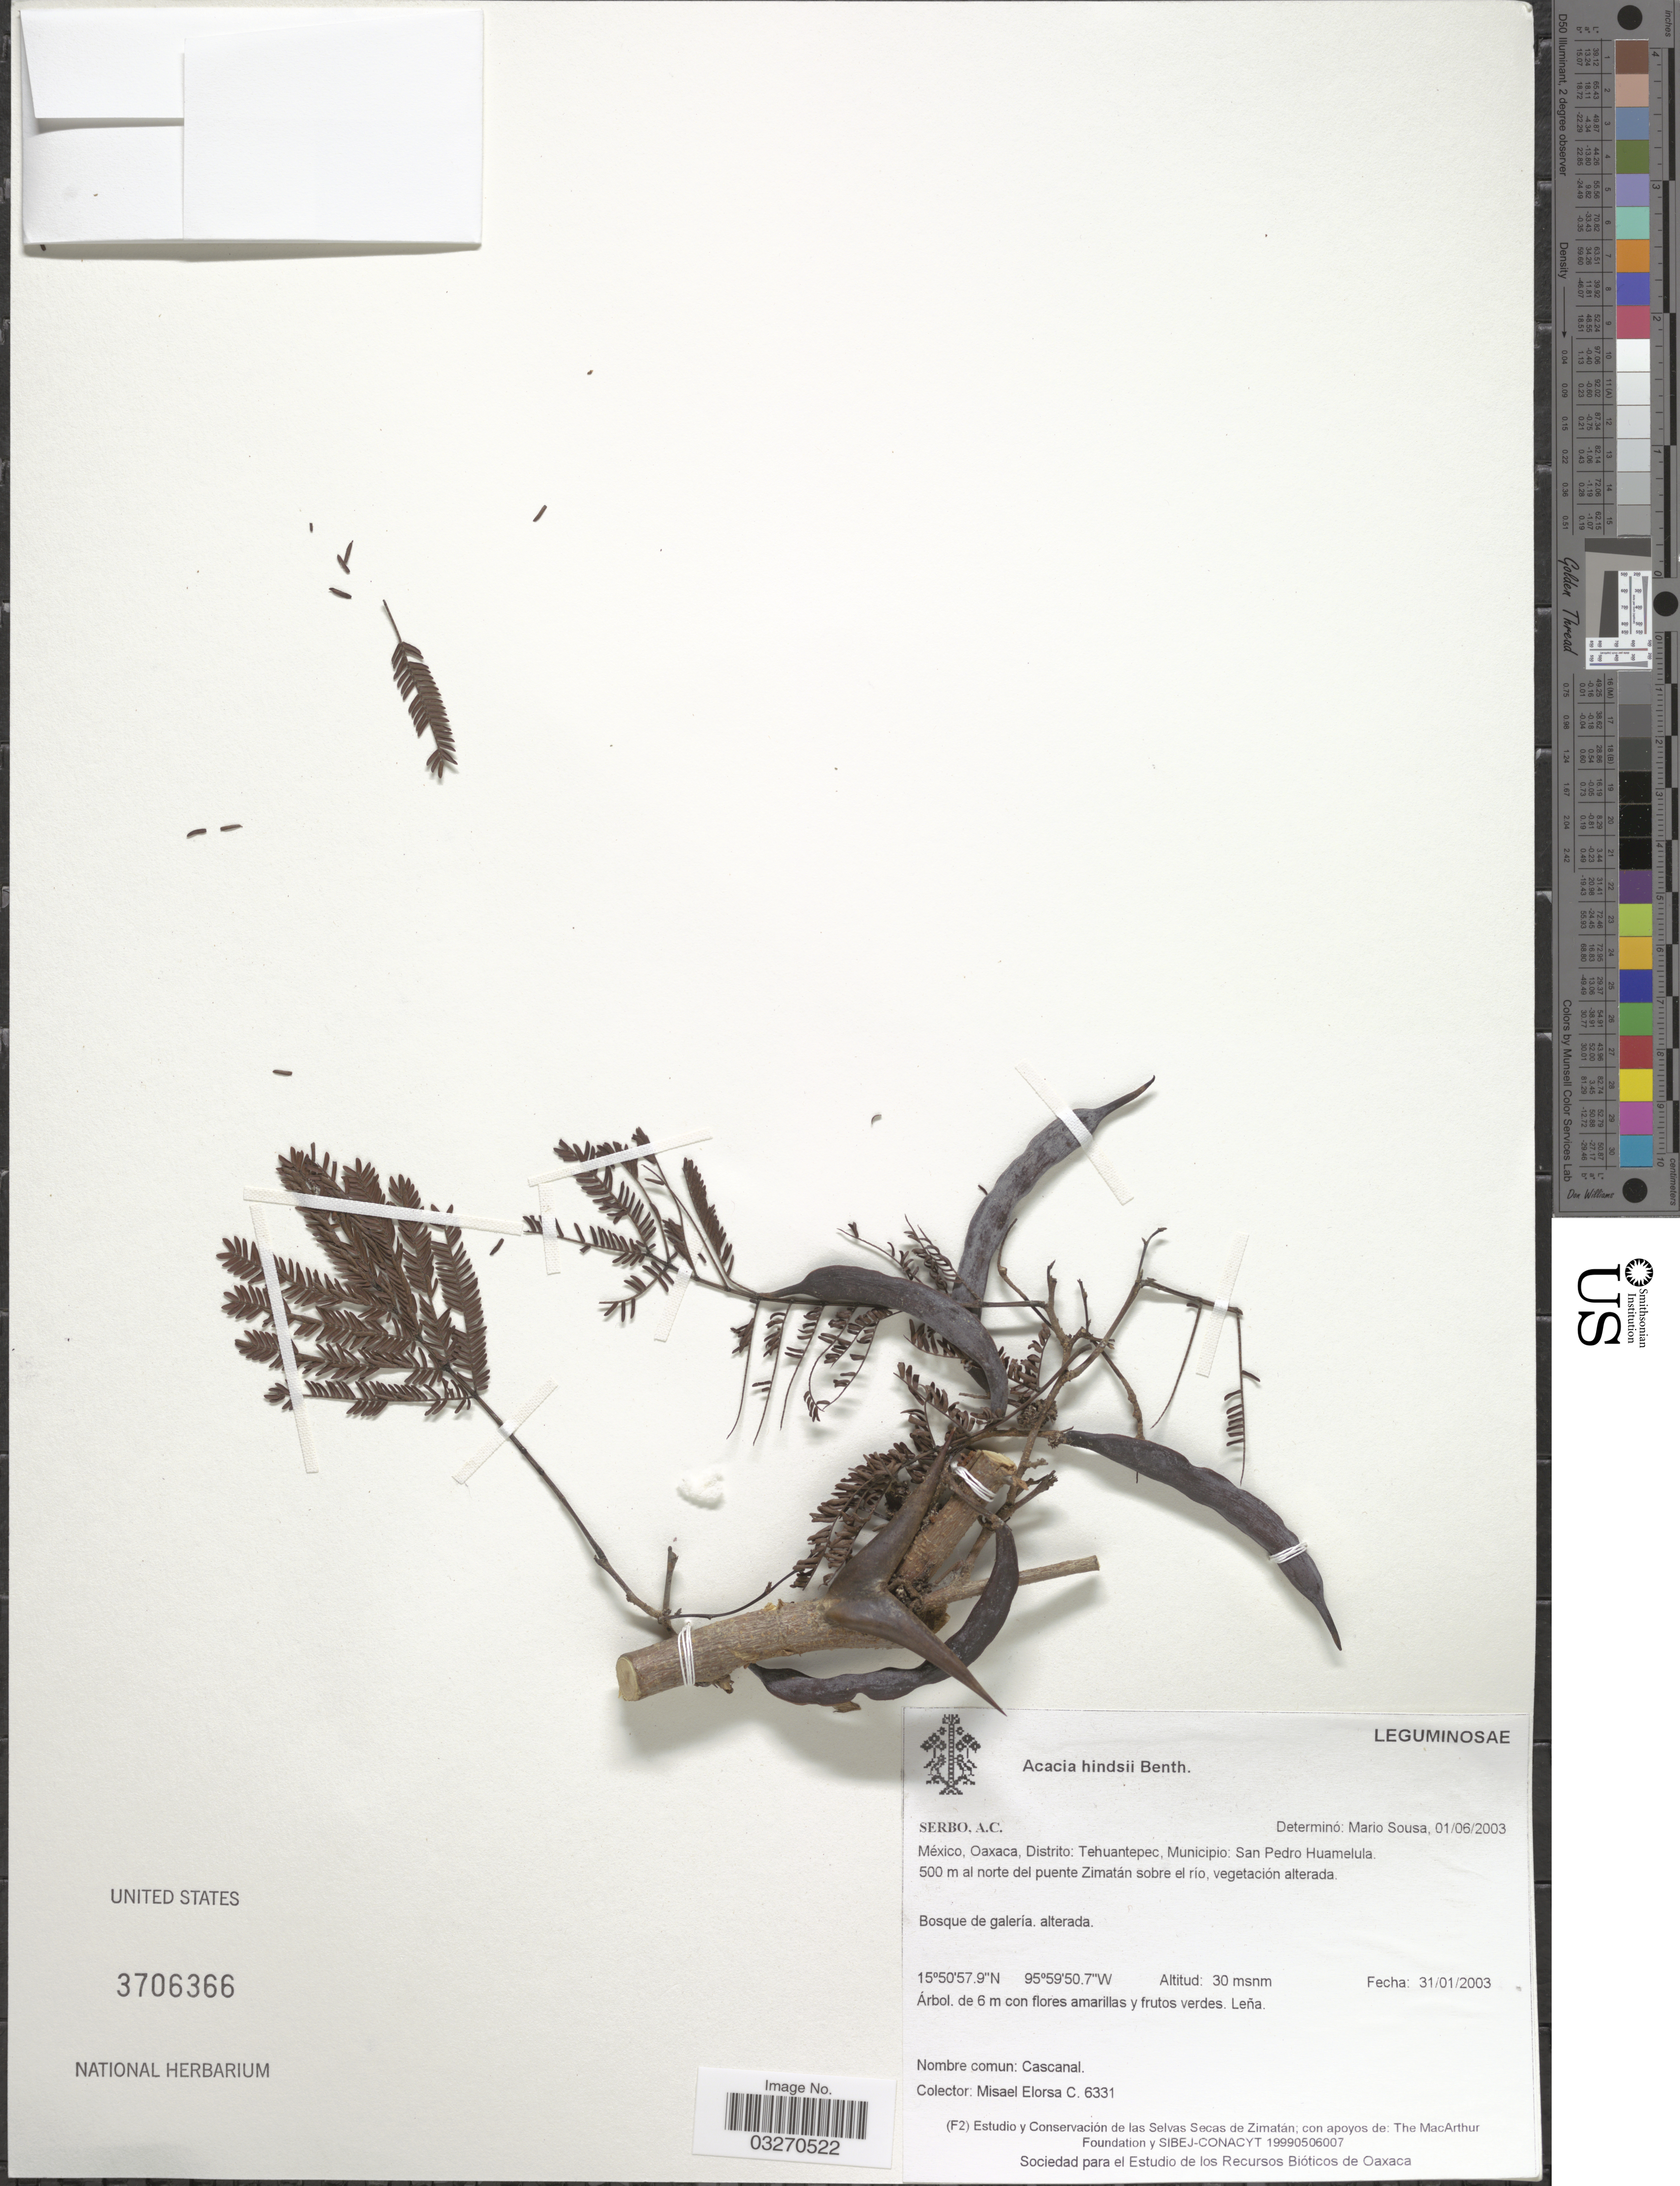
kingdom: Plantae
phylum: Tracheophyta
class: Magnoliopsida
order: Fabales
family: Fabaceae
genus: Acacia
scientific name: Acacia hindsii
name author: Benth.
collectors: M. Elorsa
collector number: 6331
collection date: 2003-01-31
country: Mexico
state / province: Oaxaca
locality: Distrito: Tehuantepec, Municipio: San Pedro Huamelula. Norte del puente Zimatán sobre el río.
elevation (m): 30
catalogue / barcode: US 3706366